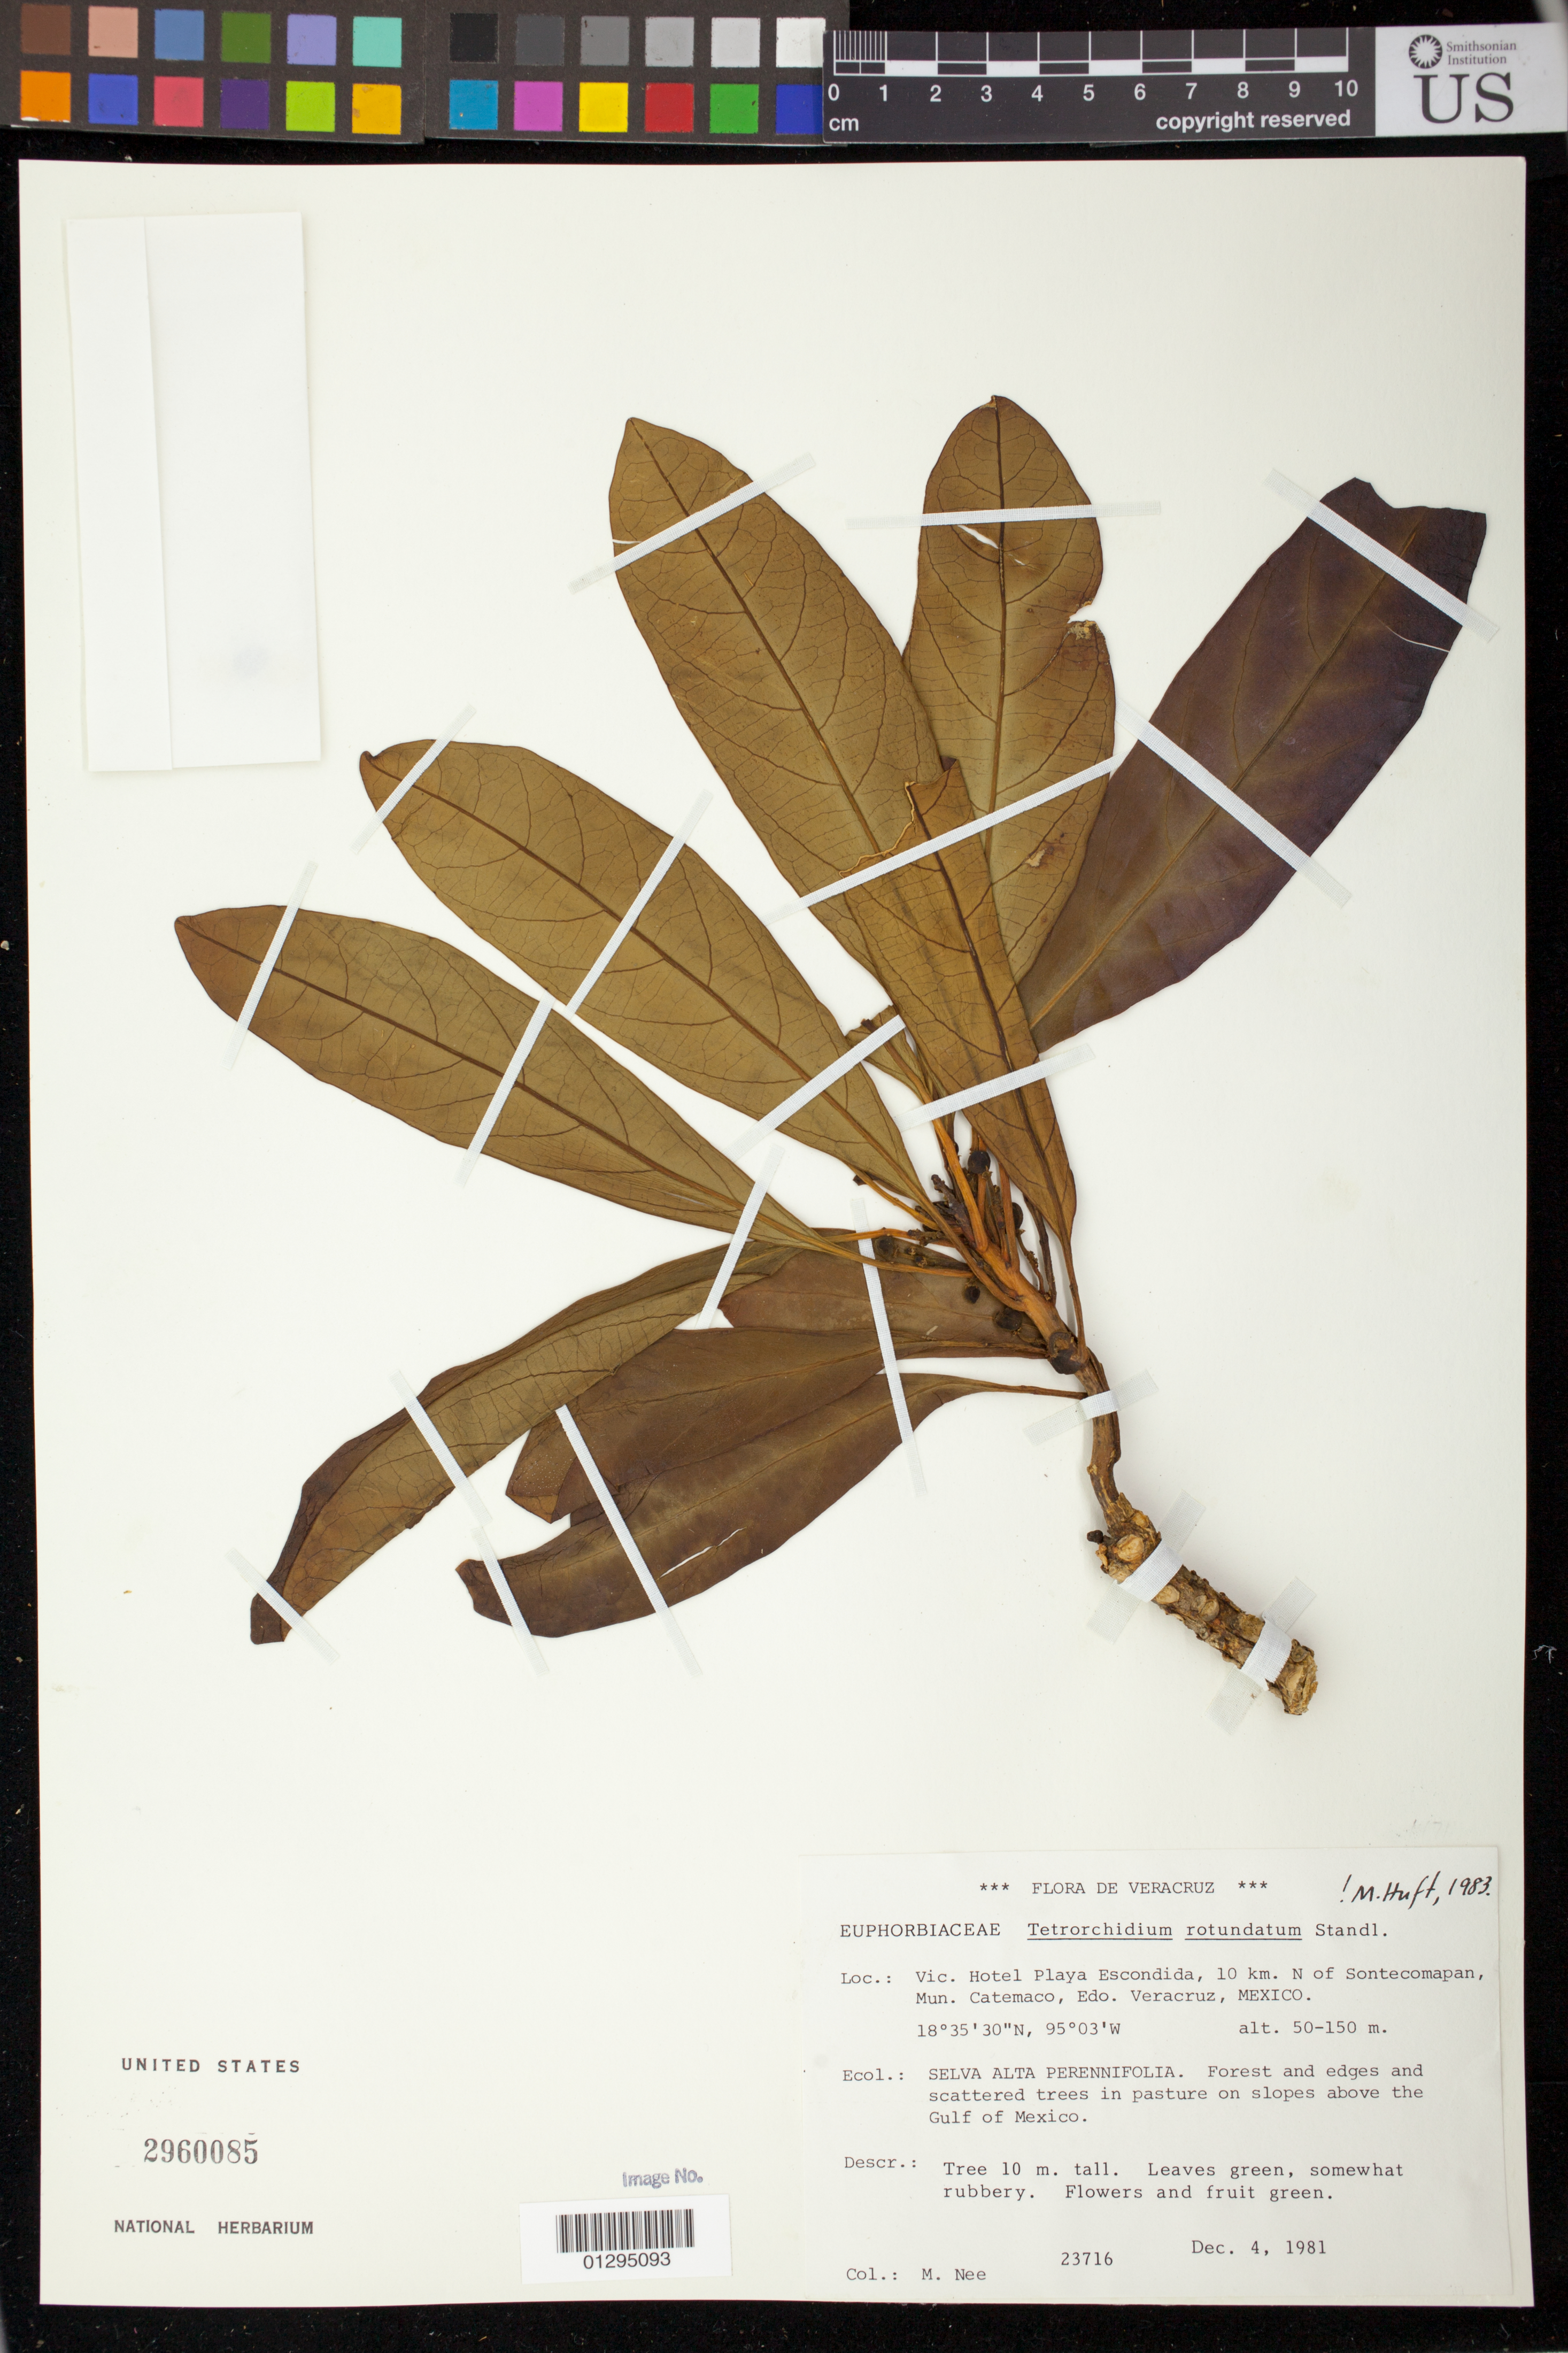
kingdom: Plantae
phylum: Tracheophyta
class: Magnoliopsida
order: Malpighiales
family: Euphorbiaceae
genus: Tetrorchidium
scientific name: Tetrorchidium rotundatum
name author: Standl.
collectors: M. Nee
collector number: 23716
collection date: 1981-12-04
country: Mexico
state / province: Veracruz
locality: Vic. Hotel Playa Escondida, 10 km. N of Sontecomapan, Mun. Catemaco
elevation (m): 50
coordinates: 18°35'30"N, 95°03'W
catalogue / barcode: US 2960085